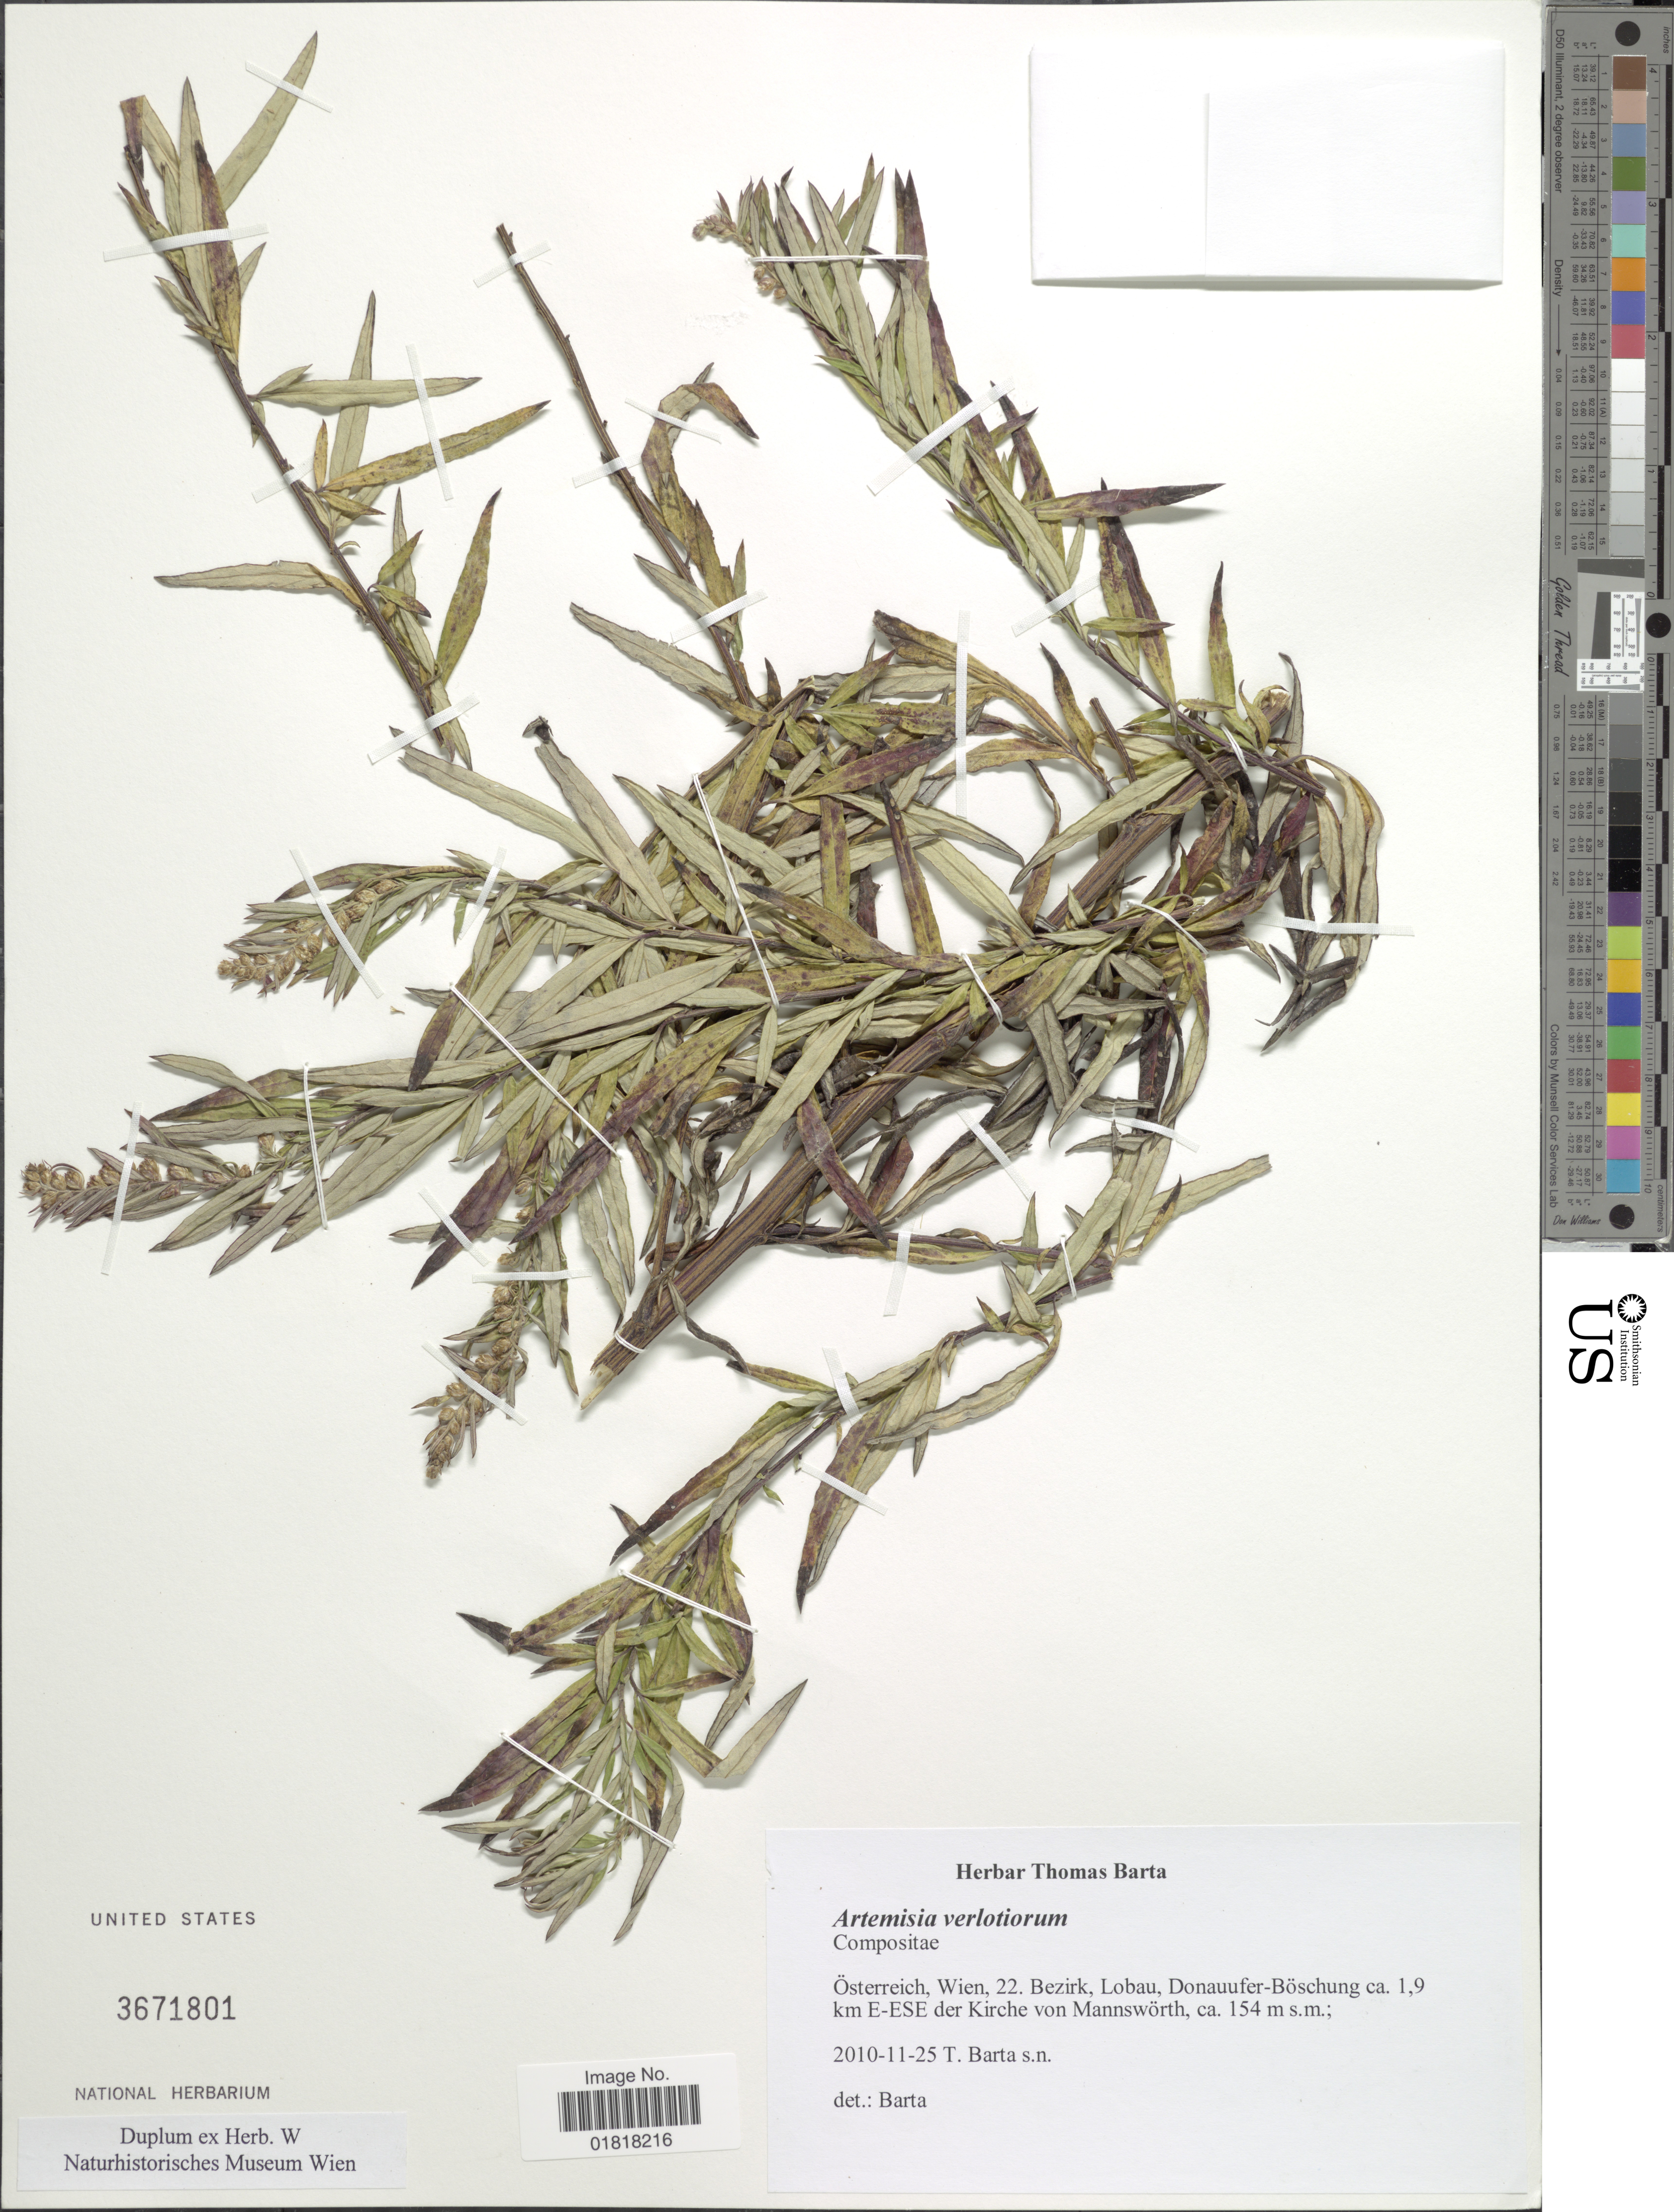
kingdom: Plantae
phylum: Tracheophyta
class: Magnoliopsida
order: Asterales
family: Asteraceae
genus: Artemisia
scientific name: Artemisia verlotorum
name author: Lamotte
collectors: T. Barta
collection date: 2010-11-25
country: Austria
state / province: Wien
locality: Österreich, 22. Bezirk, Lobau, Donauufer-Böschung ca. 1,9 km E-ESE der Kirche von Mannswörth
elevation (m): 154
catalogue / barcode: US 3671801